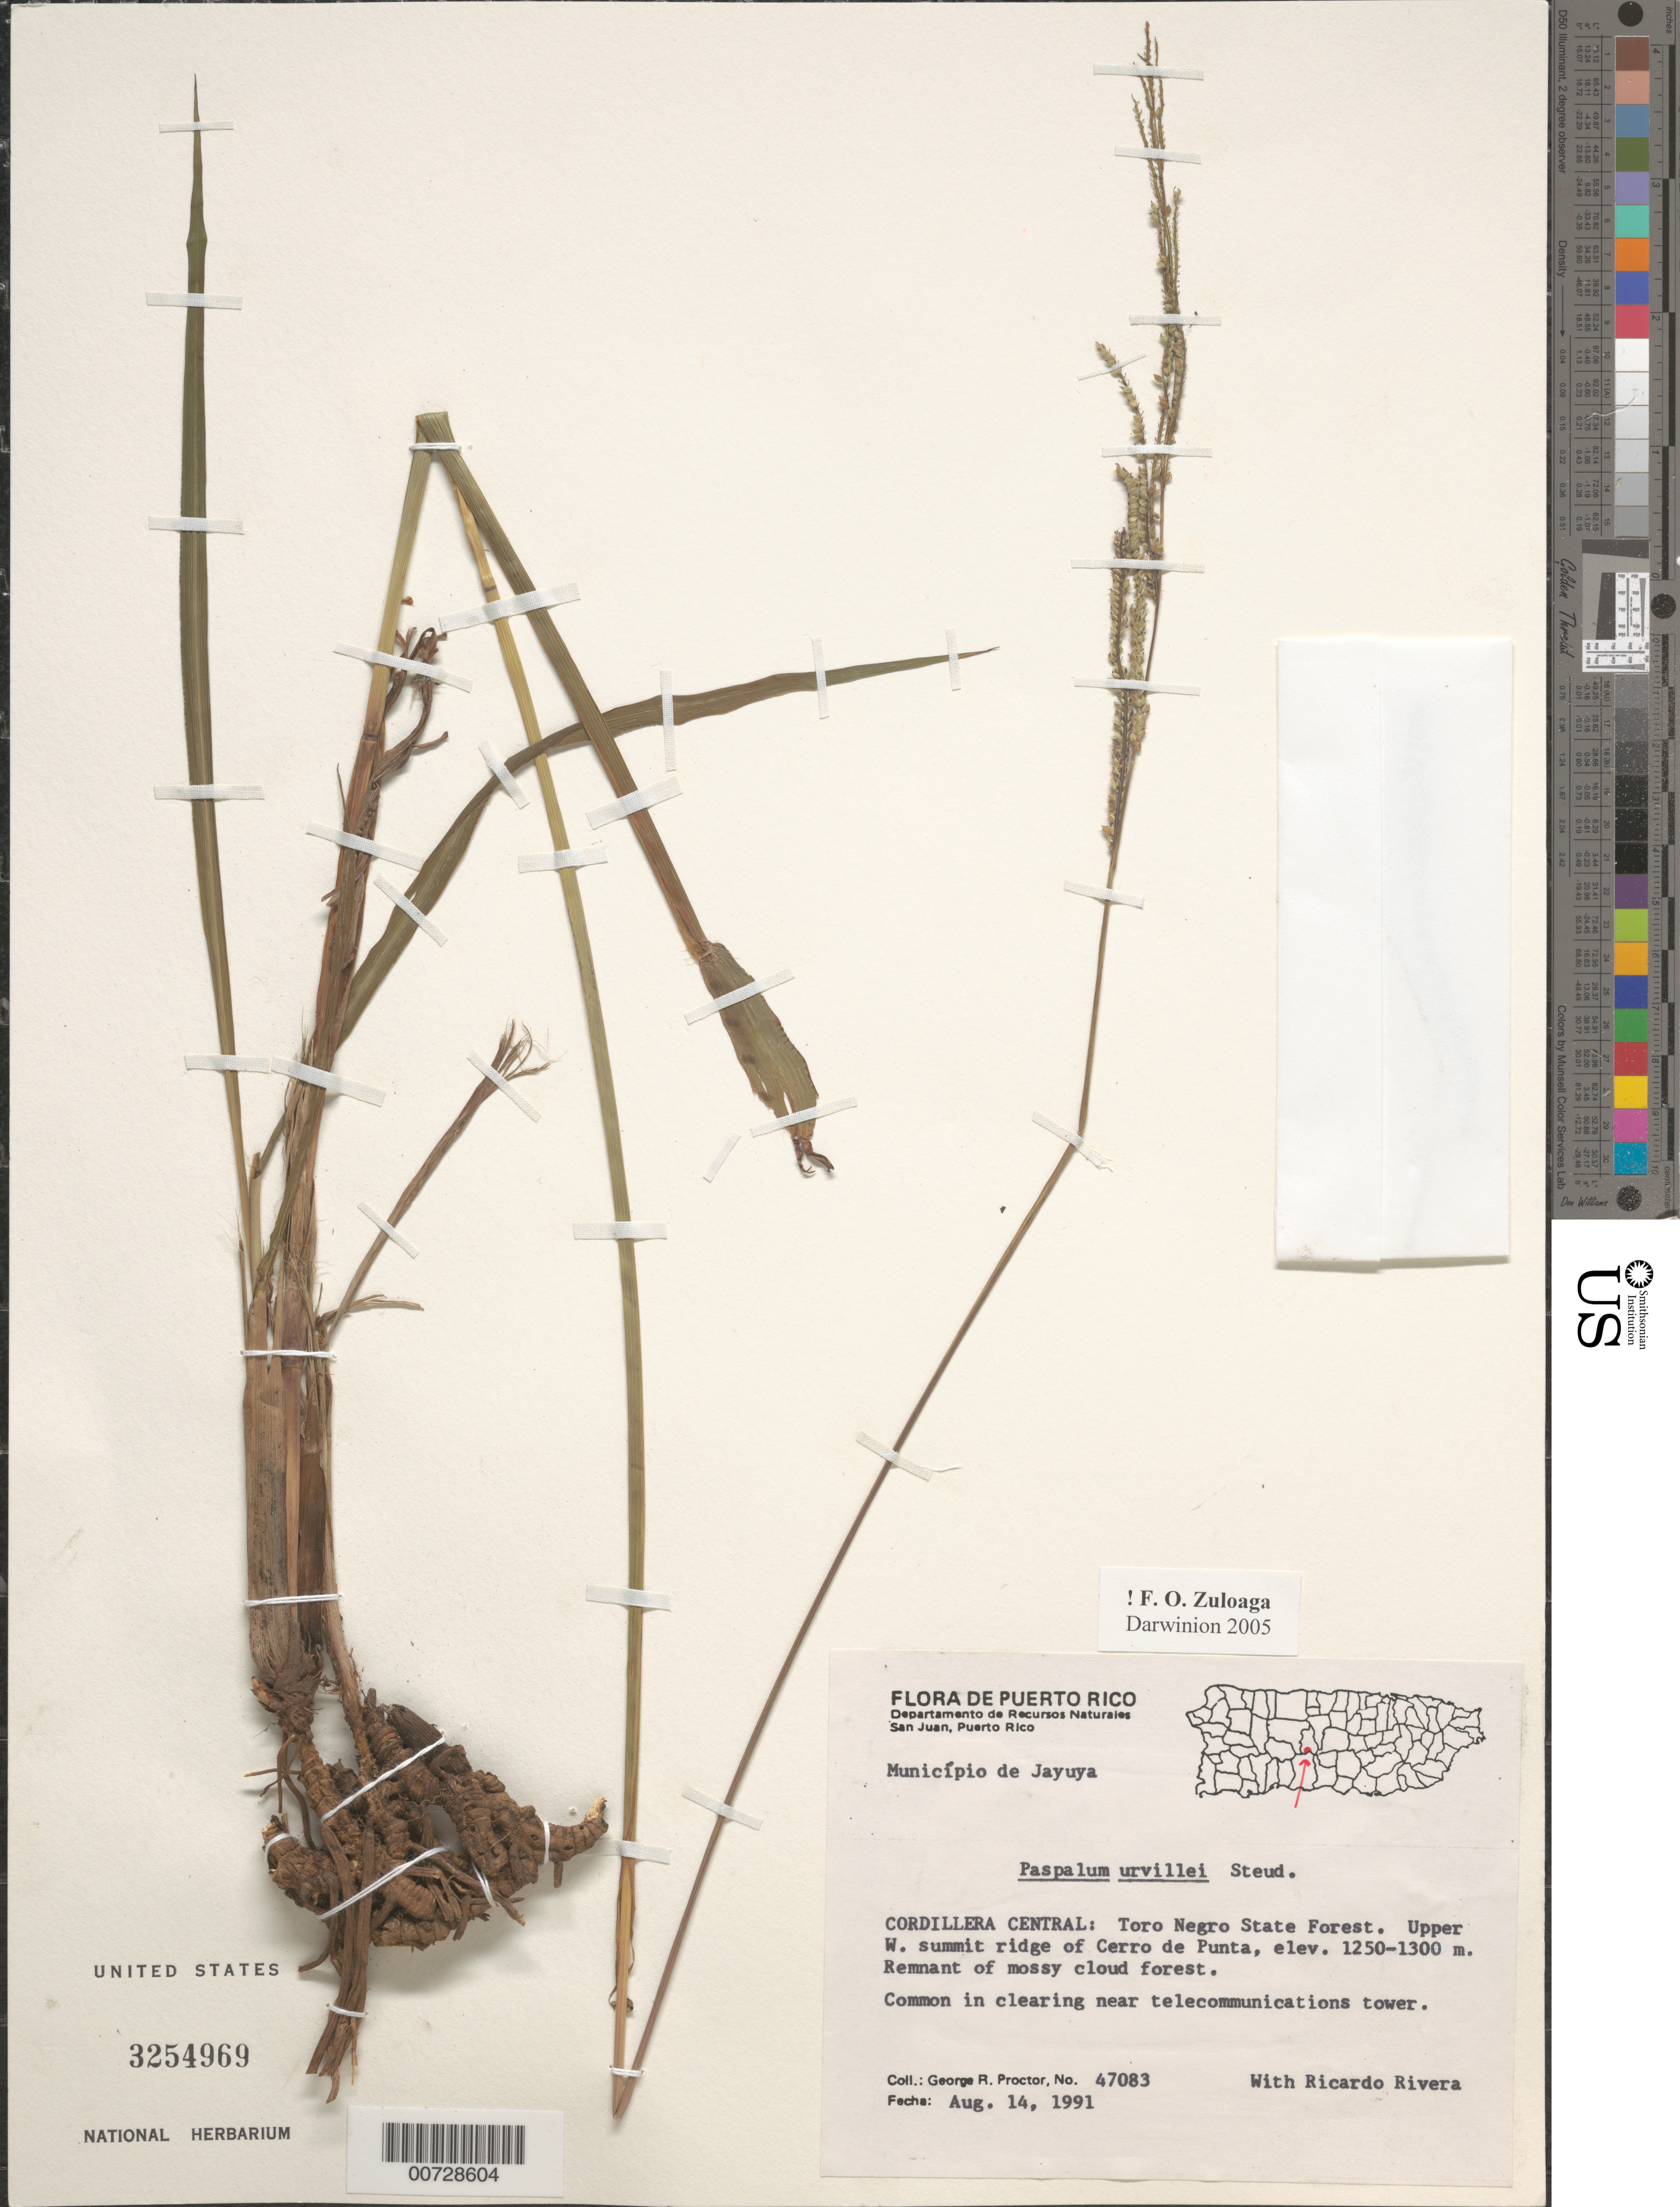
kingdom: Plantae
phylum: Tracheophyta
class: Liliopsida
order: Poales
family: Poaceae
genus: Paspalum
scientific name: Paspalum urvillei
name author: Steud.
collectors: G. R. Proctor & R. Rivera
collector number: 47083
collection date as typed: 14 Aug 1991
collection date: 1991-08-14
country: Puerto Rico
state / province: Jayuya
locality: Mun. Jayuya, Cordillera Central: Toro Negro State Forest. Upper W summit ridge of Cerro de Punta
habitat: Remnant of mossy cloud forest, in clearing near telecommunications tower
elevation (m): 1250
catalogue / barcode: US 3254969